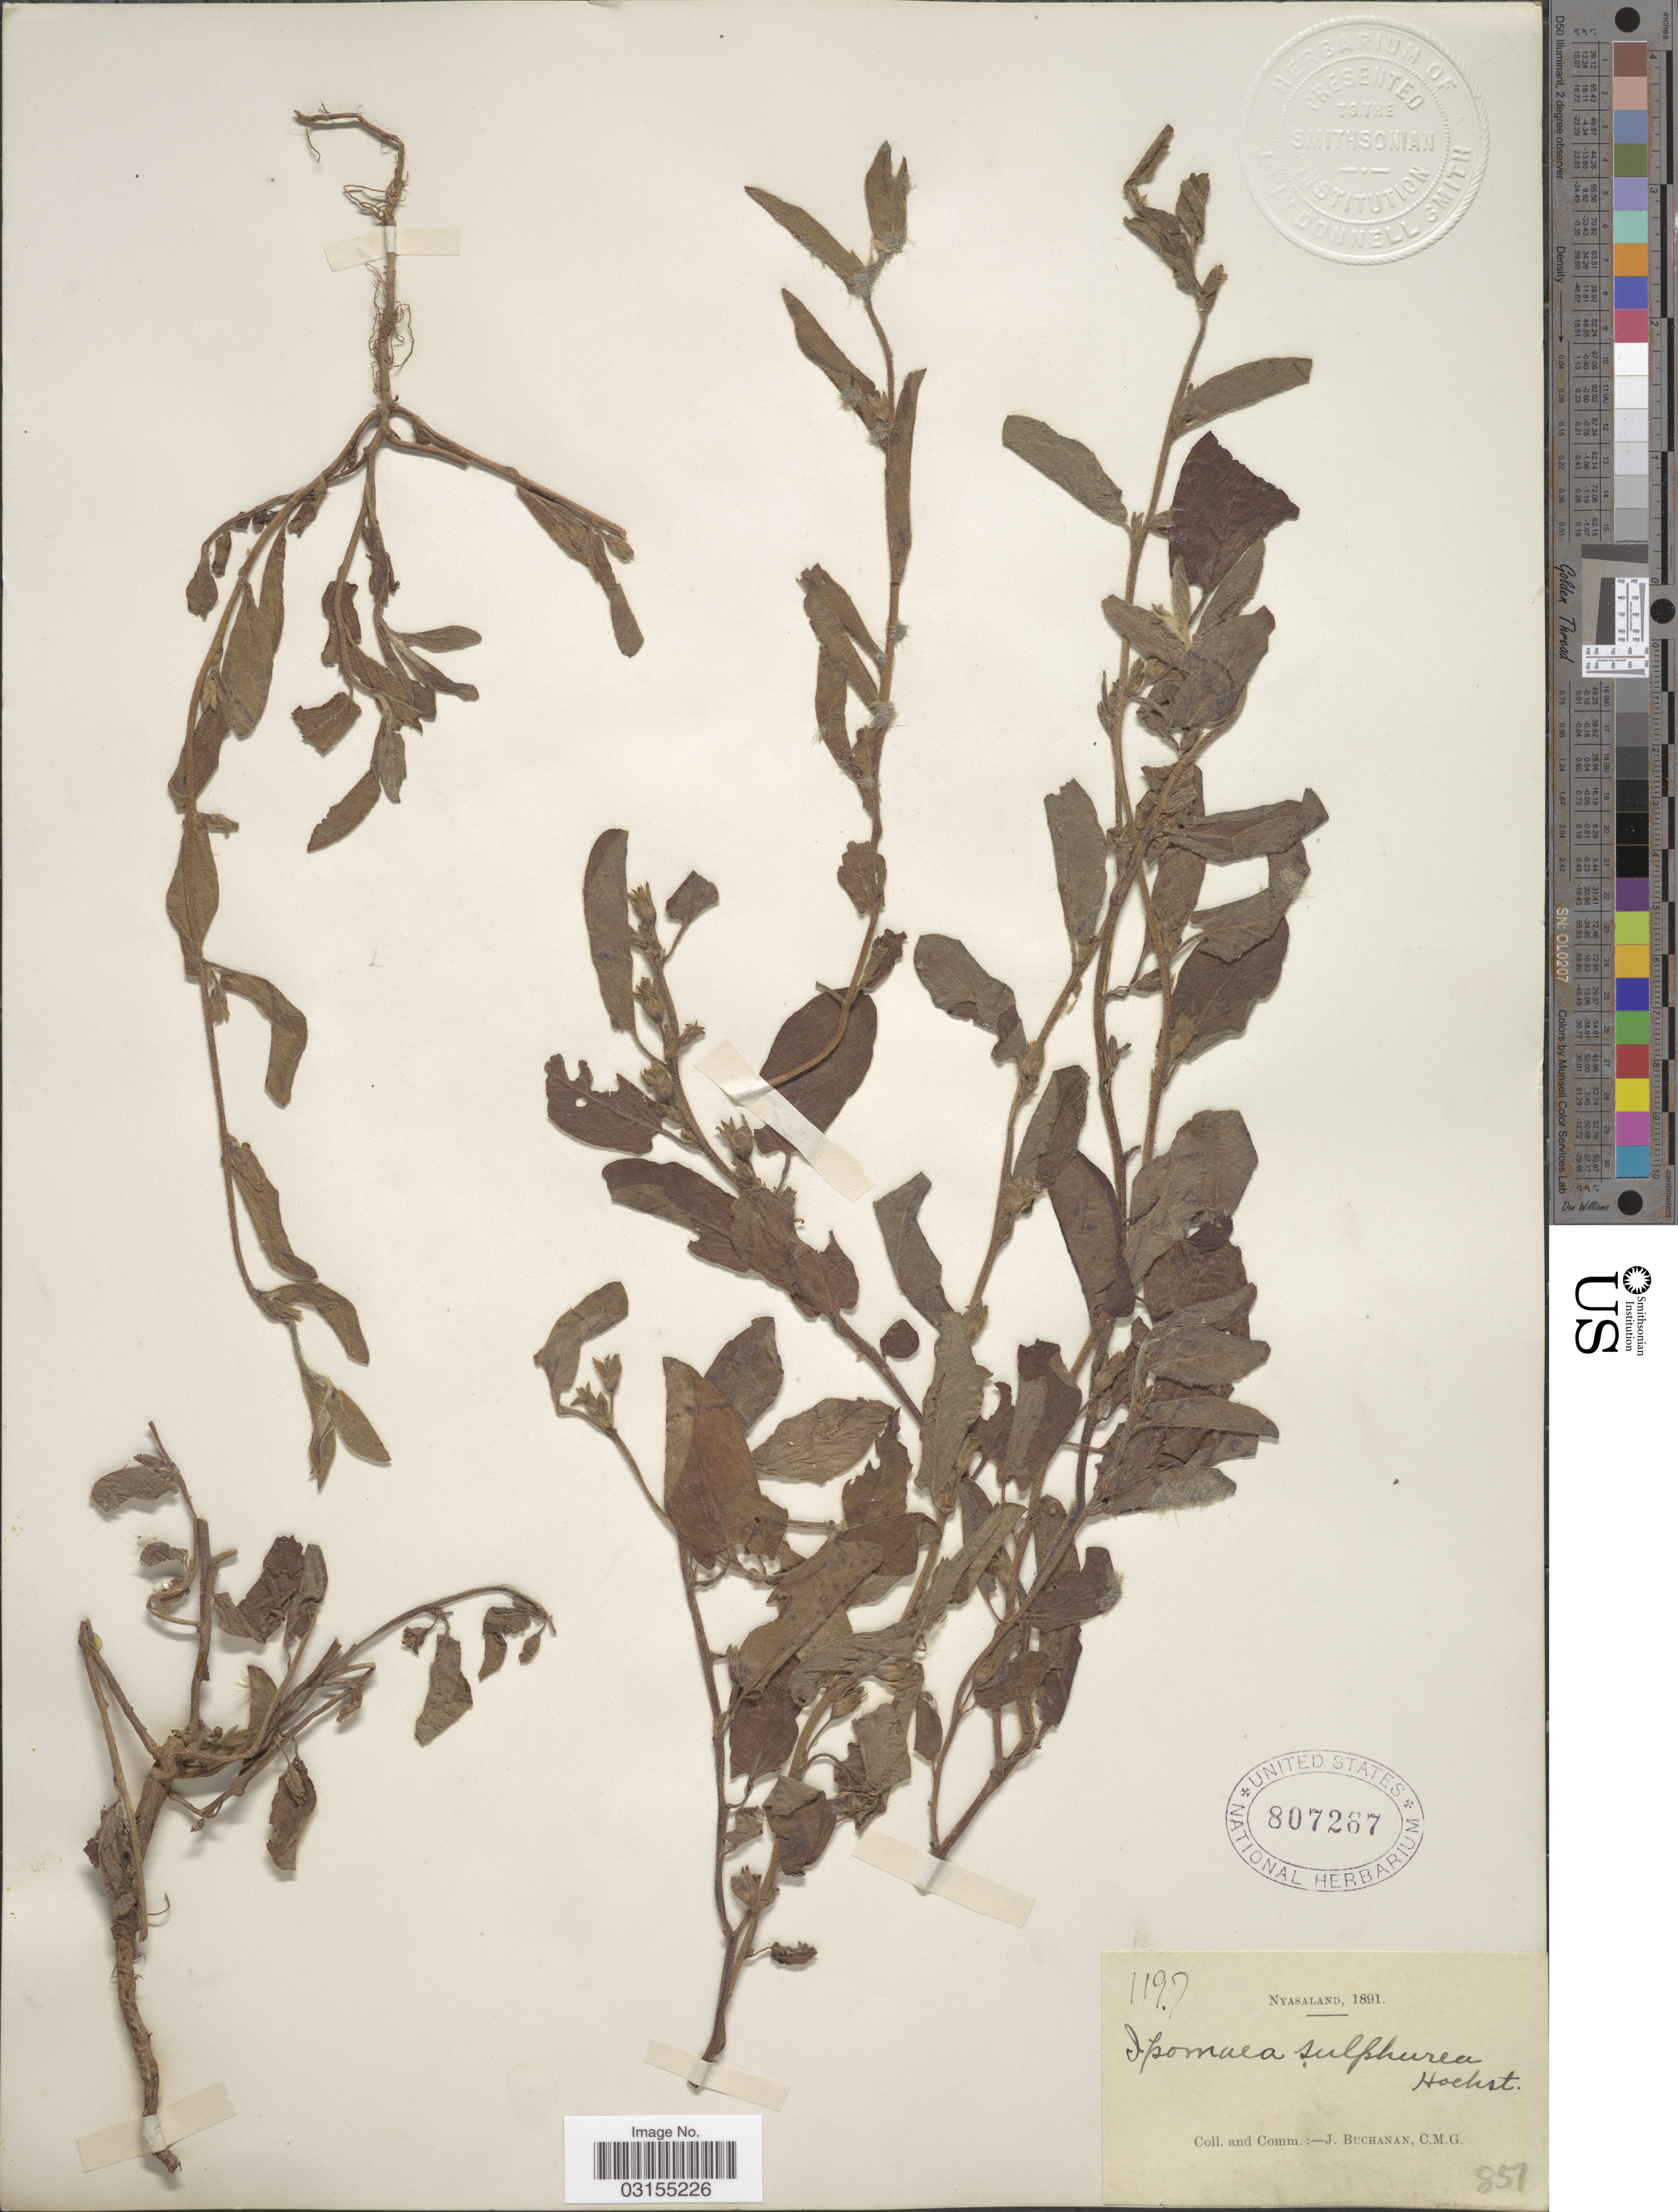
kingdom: Plantae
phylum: Tracheophyta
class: Magnoliopsida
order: Solanales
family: Convolvulaceae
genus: Ipomoea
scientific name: Ipomoea sulphurea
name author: (La Llave & Lex.) G. Don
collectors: J. Buchanan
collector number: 1197/851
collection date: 1891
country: Malawi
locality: Nyasaland.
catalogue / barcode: US 807267